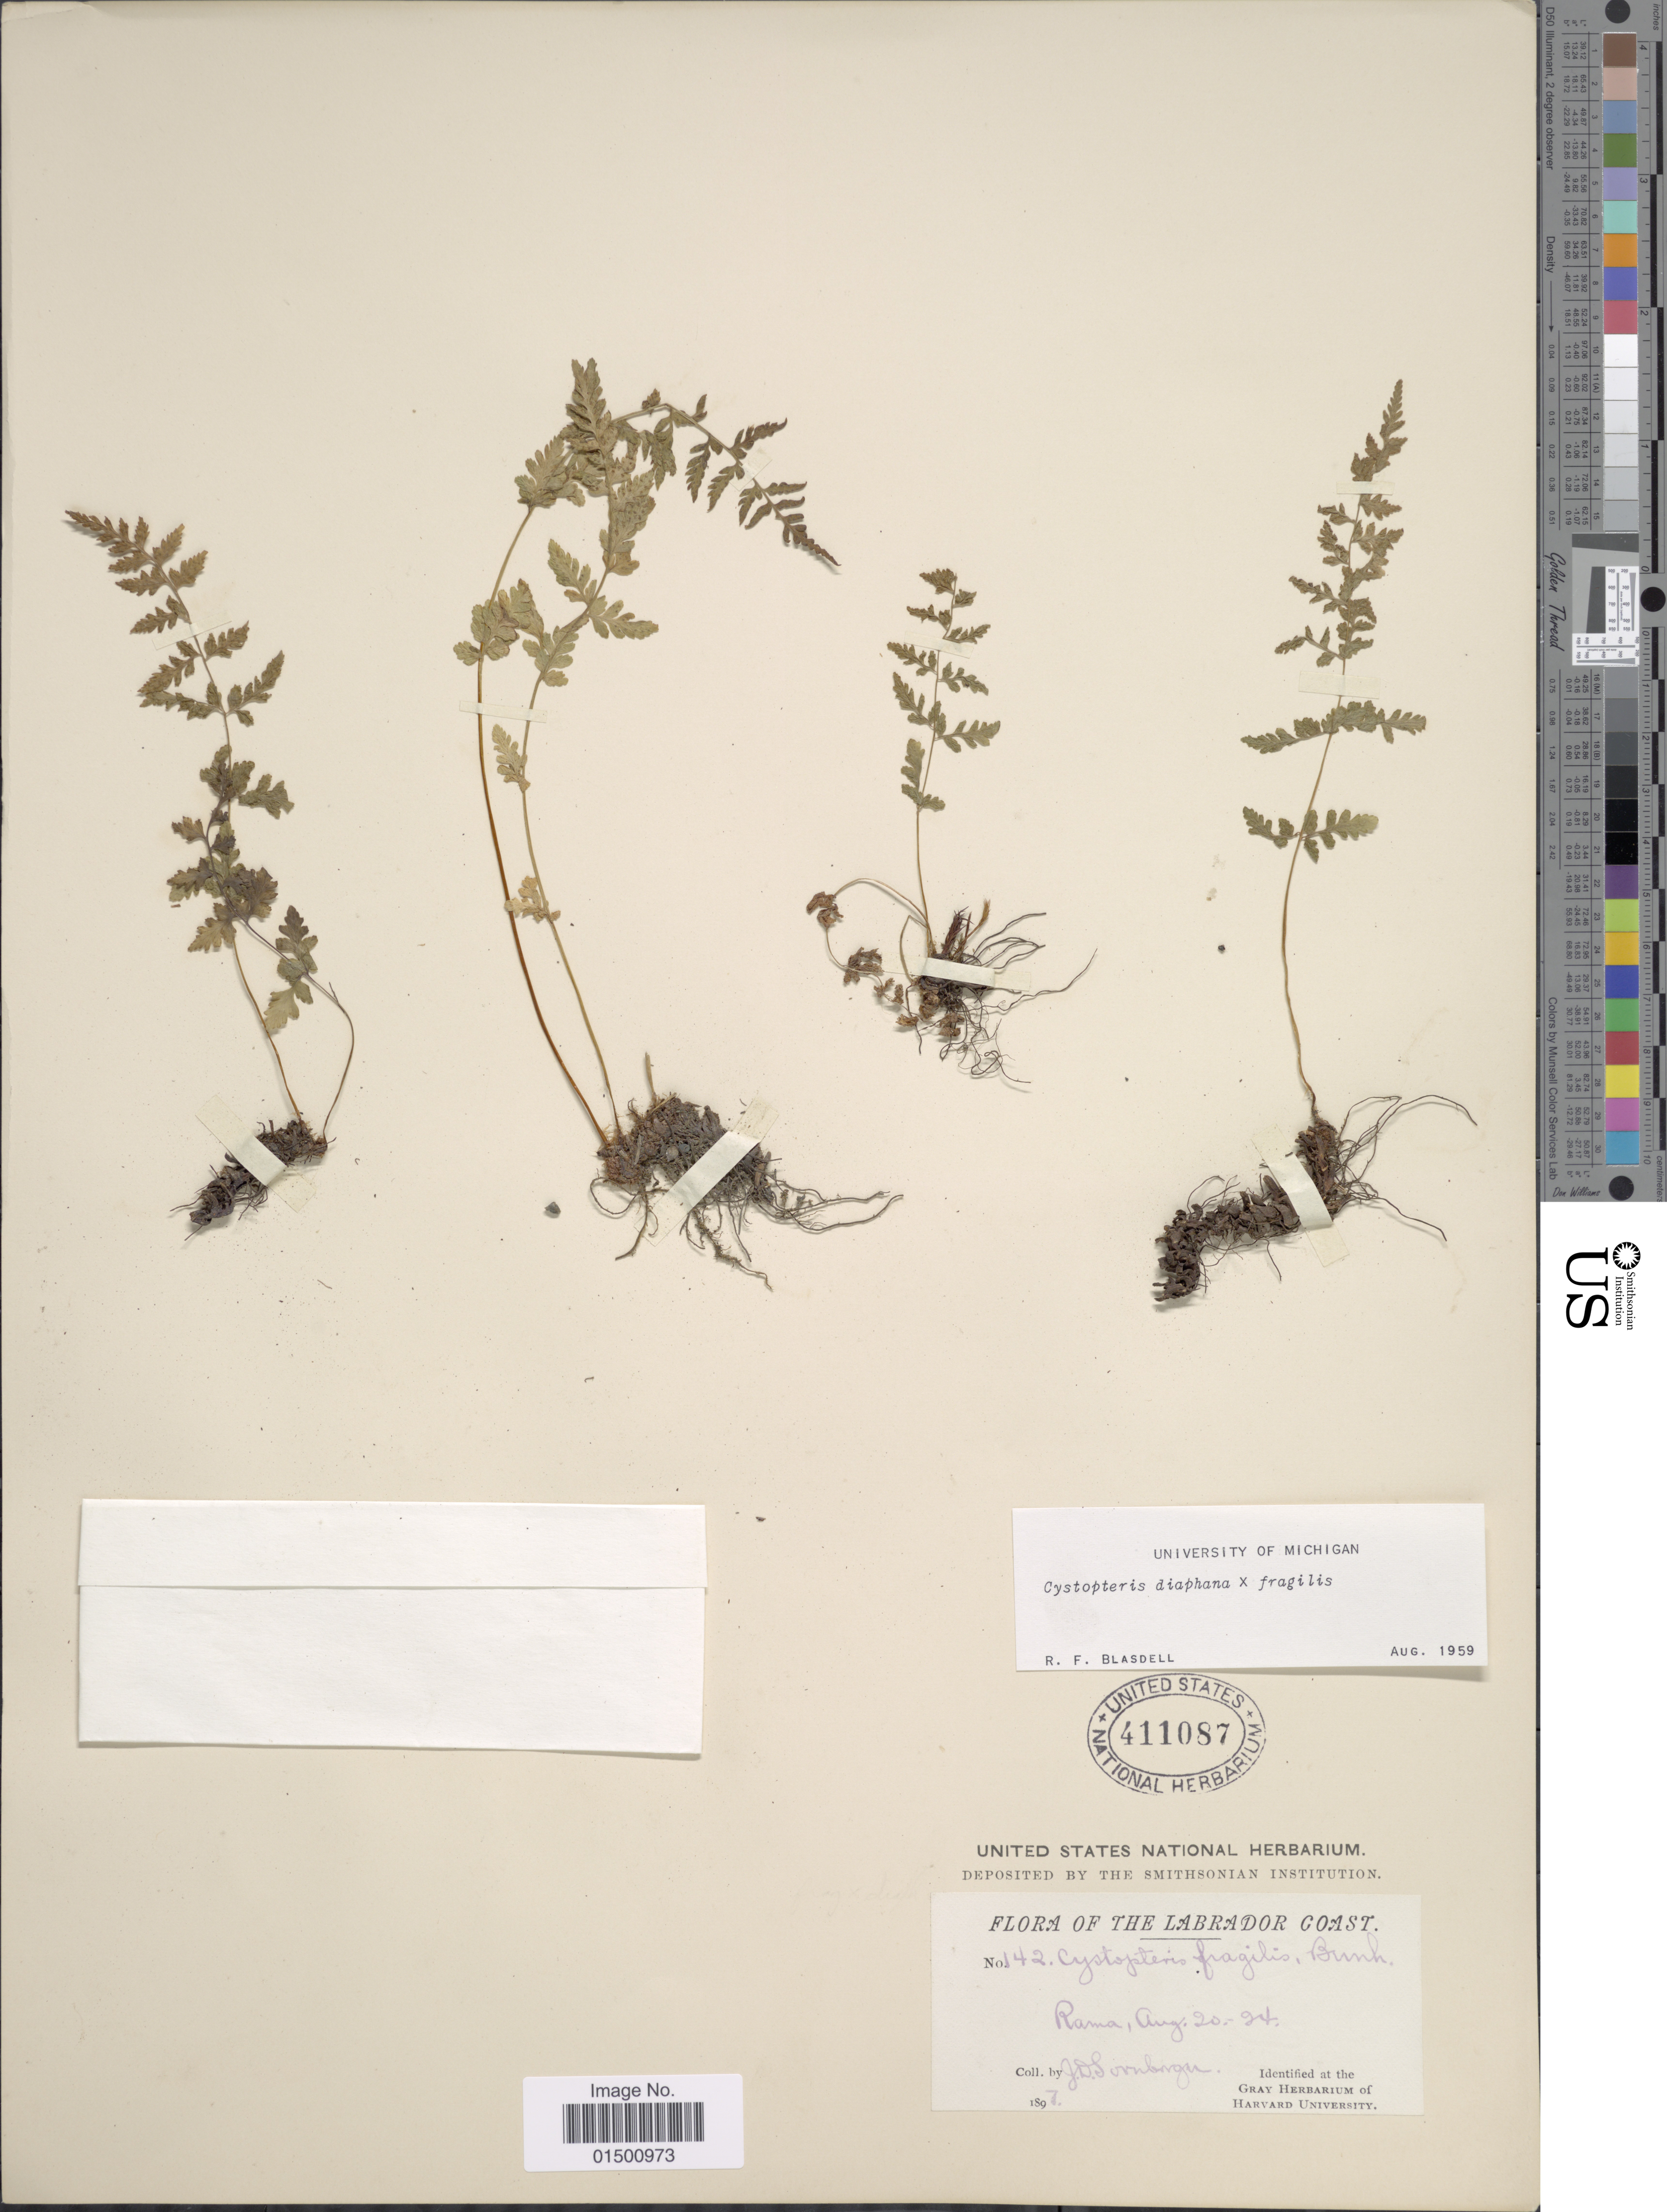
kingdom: Plantae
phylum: Tracheophyta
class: Polypodiopsida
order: Polypodiales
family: Cystopteridaceae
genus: Cystopteris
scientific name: Cystopteris diaphana x C. fragilis (L.) Bernh.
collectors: J. Sornborger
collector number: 142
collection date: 1897-08-20/1897-08-24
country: Canada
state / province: Newfoundland and Labrador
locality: Labrador Coast, Rama.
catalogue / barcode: US 411087